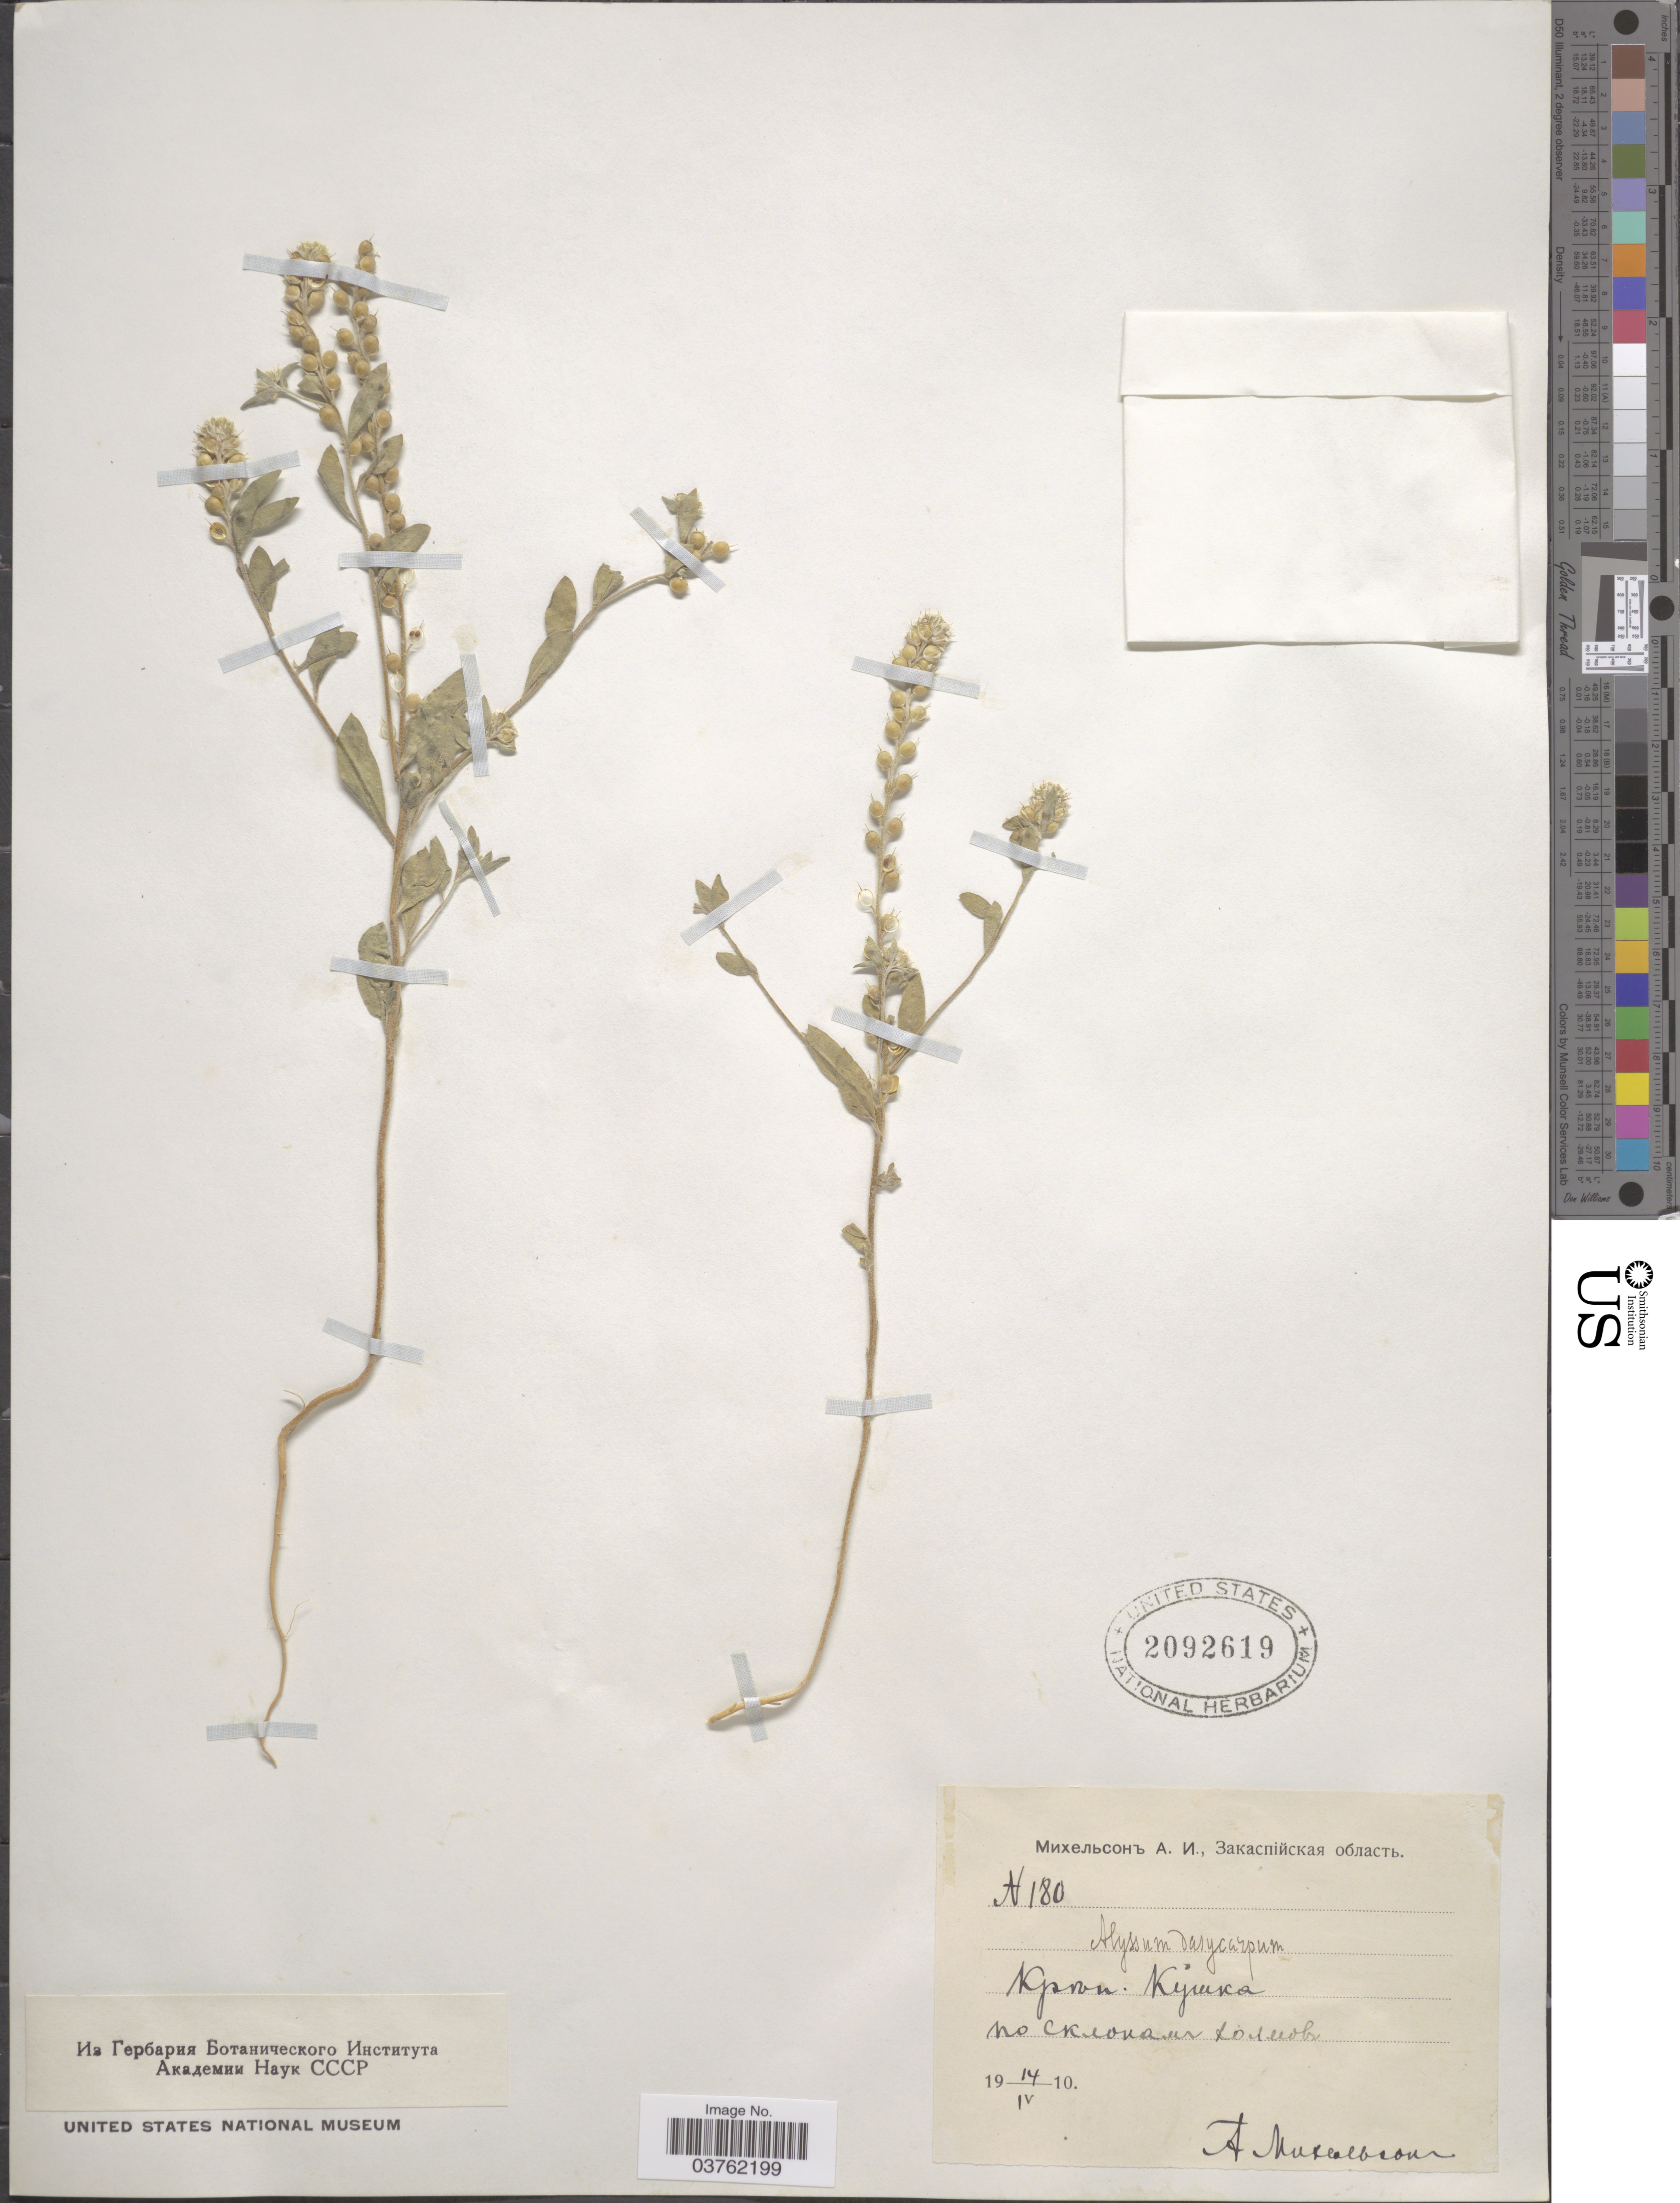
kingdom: Plantae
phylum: Tracheophyta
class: Magnoliopsida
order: Brassicales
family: Brassicaceae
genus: Alyssum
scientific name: Alyssum dasycarpum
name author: Stephan ex Willd.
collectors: A. Mikhelson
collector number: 180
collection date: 1910-04-14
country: Turkmenistan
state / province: Mary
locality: Kushka.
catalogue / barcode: US 2092619